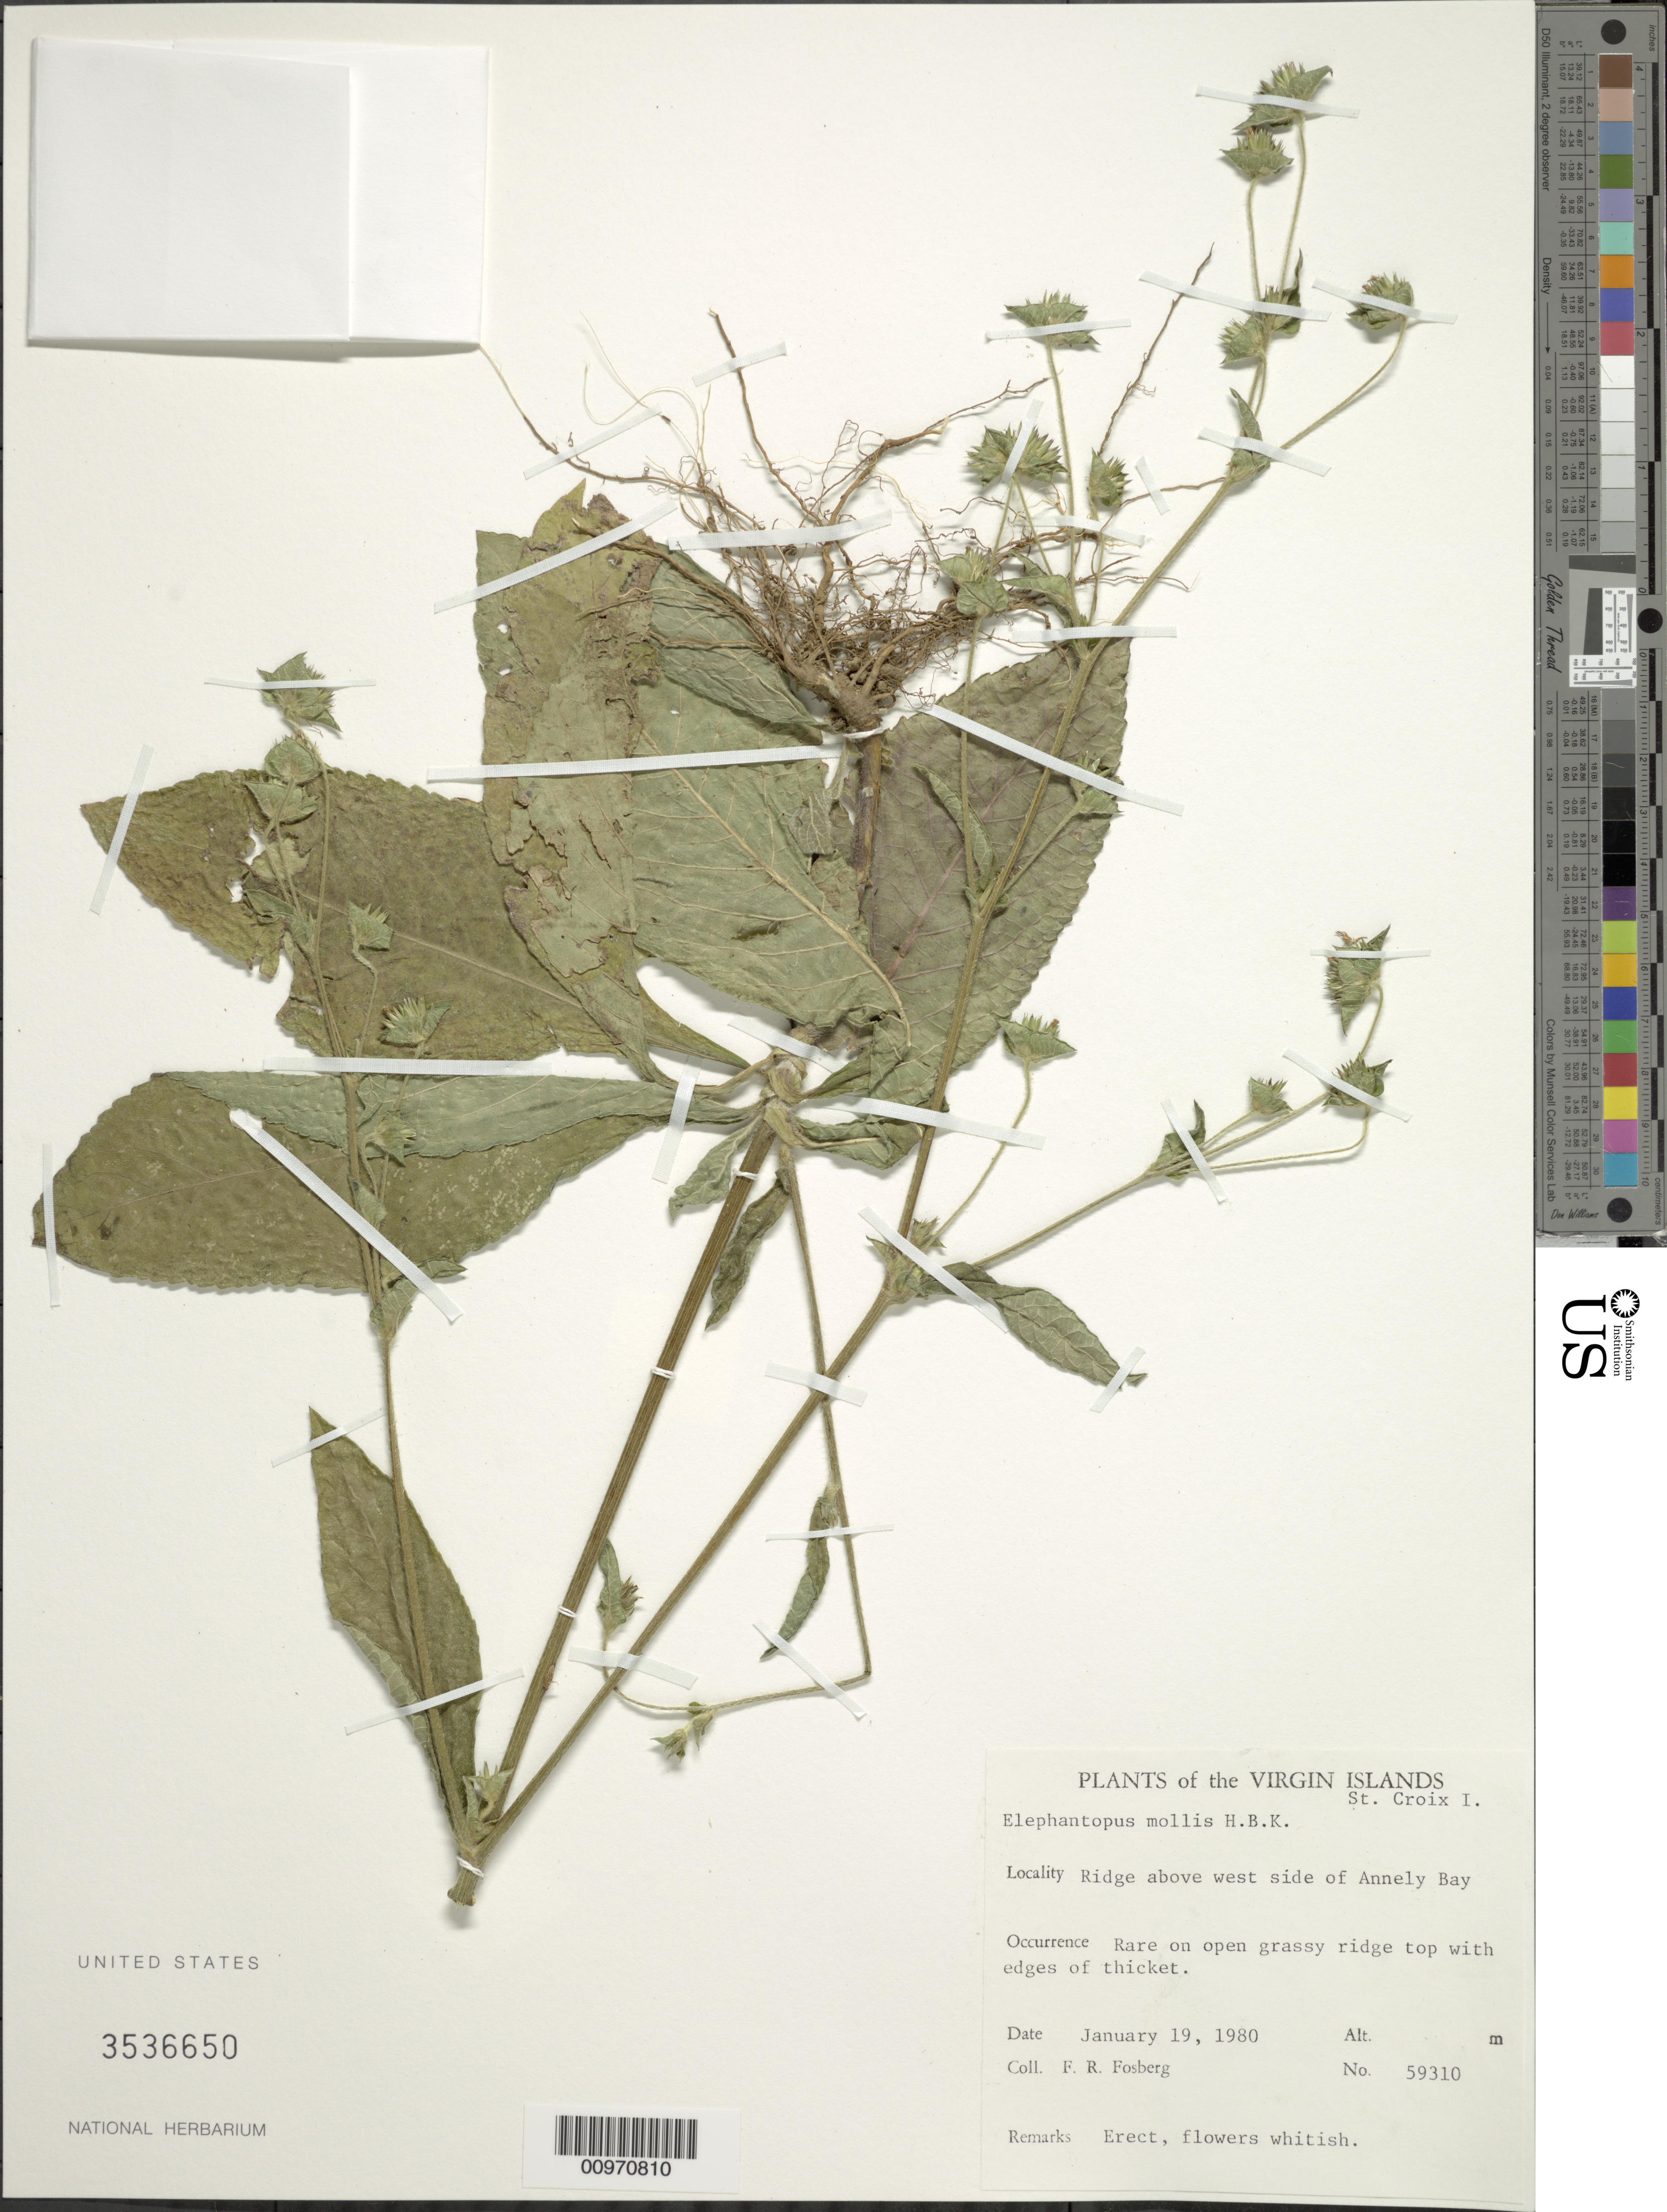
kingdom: Plantae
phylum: Tracheophyta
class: Magnoliopsida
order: Asterales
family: Asteraceae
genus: Elephantopus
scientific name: Elephantopus mollis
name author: Kunth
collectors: F. R. Fosberg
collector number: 59310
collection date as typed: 19 Jan 1980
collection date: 1980-01-19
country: U.S. Virgin Islands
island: St. Croix I.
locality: Ridge above west side of Annely Bay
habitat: Rare on open grassy ridge top with edges of thicket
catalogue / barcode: US 3536650